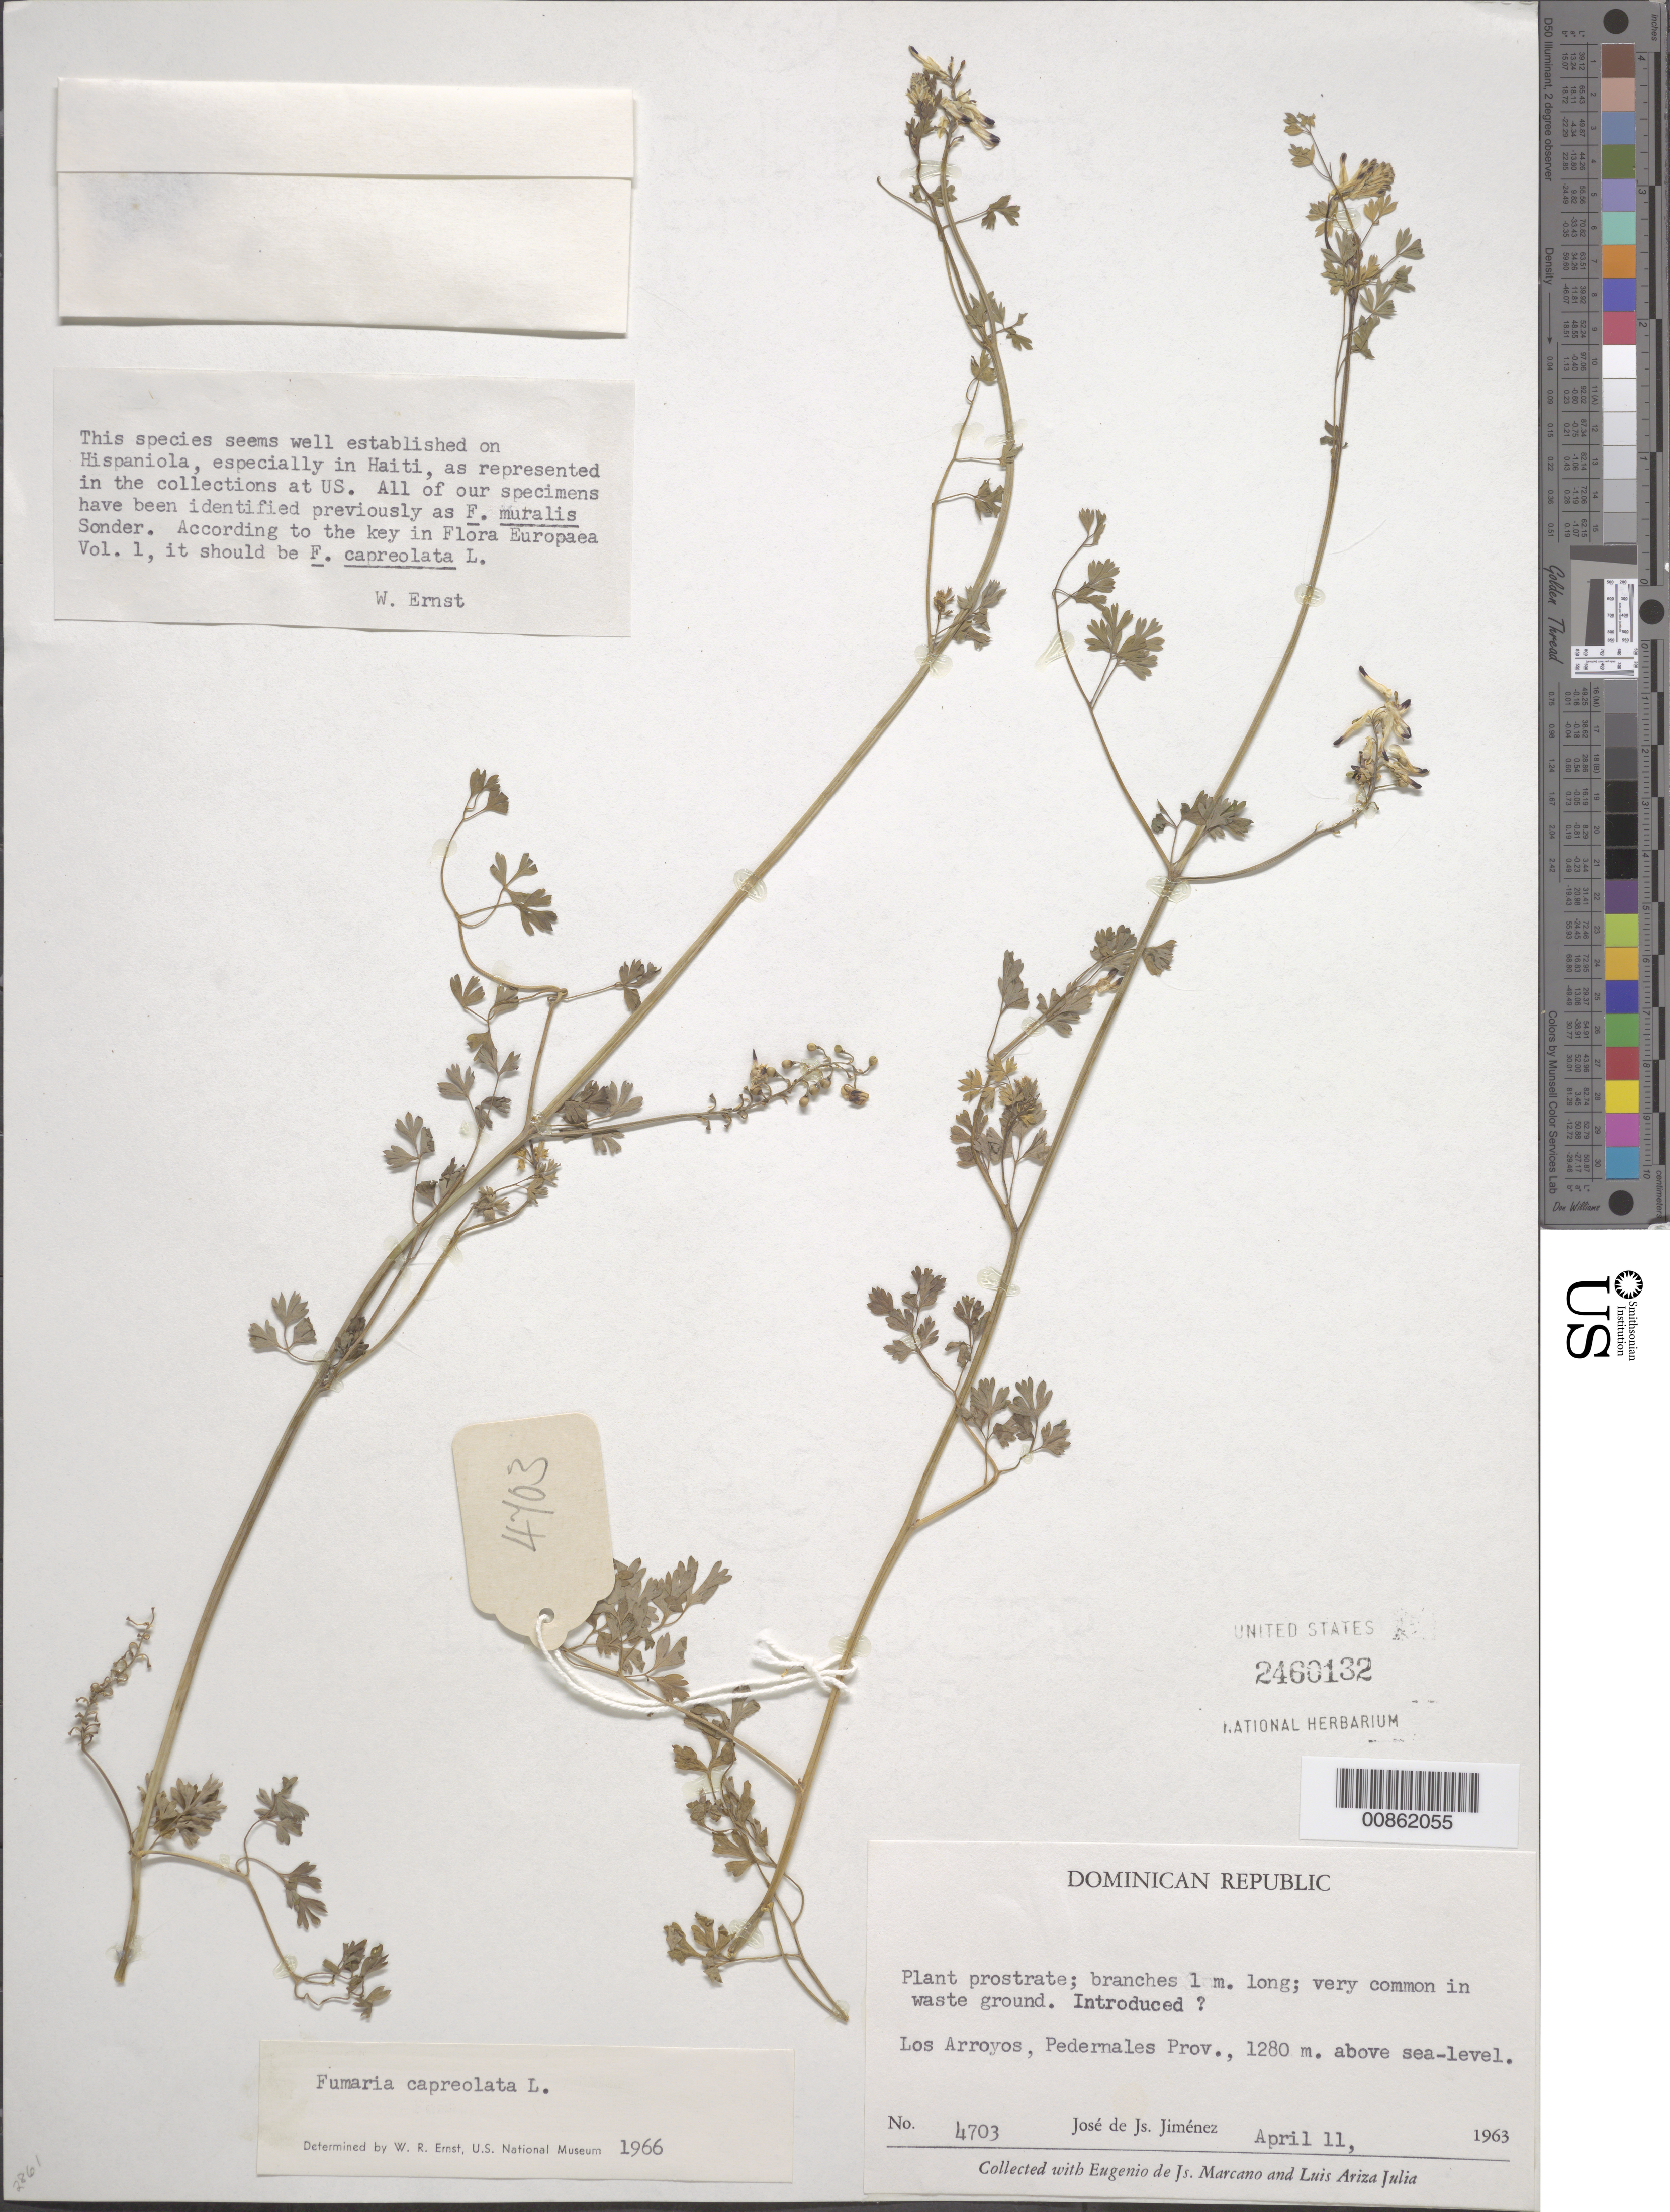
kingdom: Plantae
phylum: Tracheophyta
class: Magnoliopsida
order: Ranunculales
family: Papaveraceae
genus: Fumaria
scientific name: Fumaria capreolata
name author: L.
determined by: Ernst, W. R., (US), NMNH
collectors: J. J. Jiménez Almonte, E. J. Marcano F. & L. Ariza-Julia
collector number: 4703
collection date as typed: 11 Apr 1963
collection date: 1963-04-11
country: Dominican Republic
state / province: Pedernales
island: Hispaniola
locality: Los Arroyos.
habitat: In waste ground.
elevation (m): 1280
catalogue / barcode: US 2460132